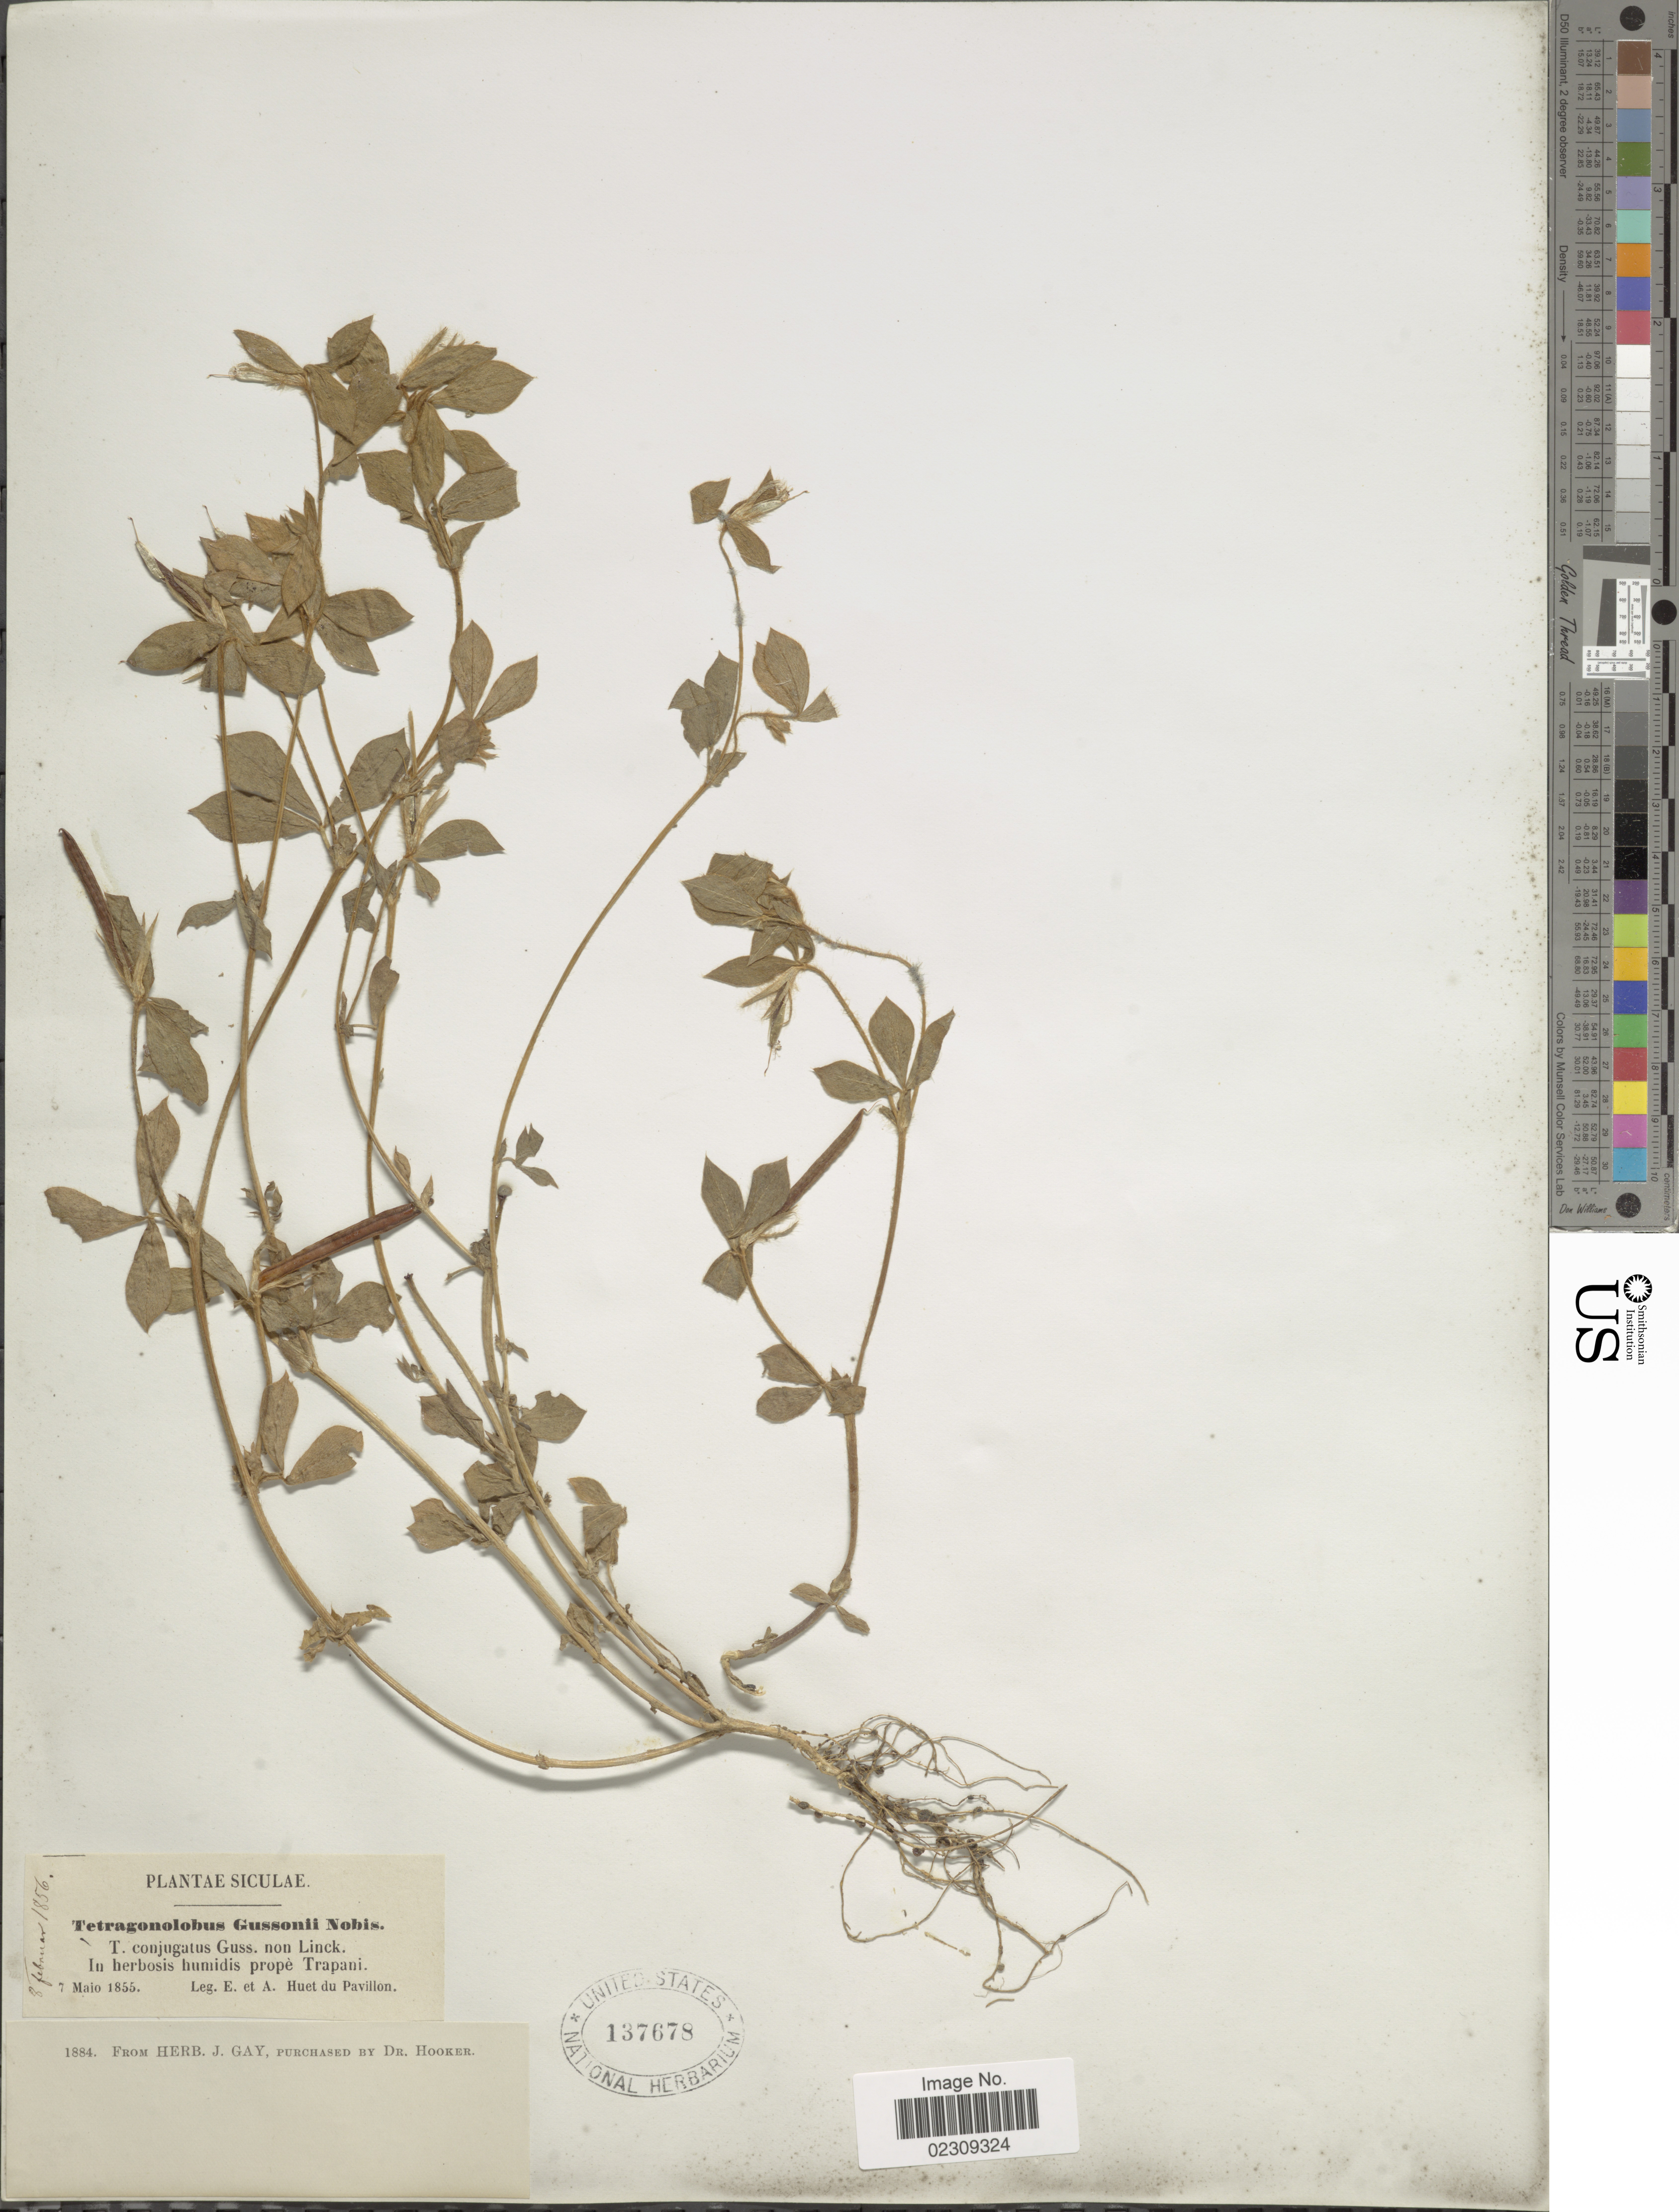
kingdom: Plantae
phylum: Tracheophyta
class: Magnoliopsida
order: Fabales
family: Fabaceae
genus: Tetragonolobus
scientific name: Tetragonolobus gussonei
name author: A. Huet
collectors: E. Huet du Pavillon & A. Huet du Pavillon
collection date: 1855-05-07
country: Italy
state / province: Siciliana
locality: Siculae, prope Trapani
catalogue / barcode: US 137678